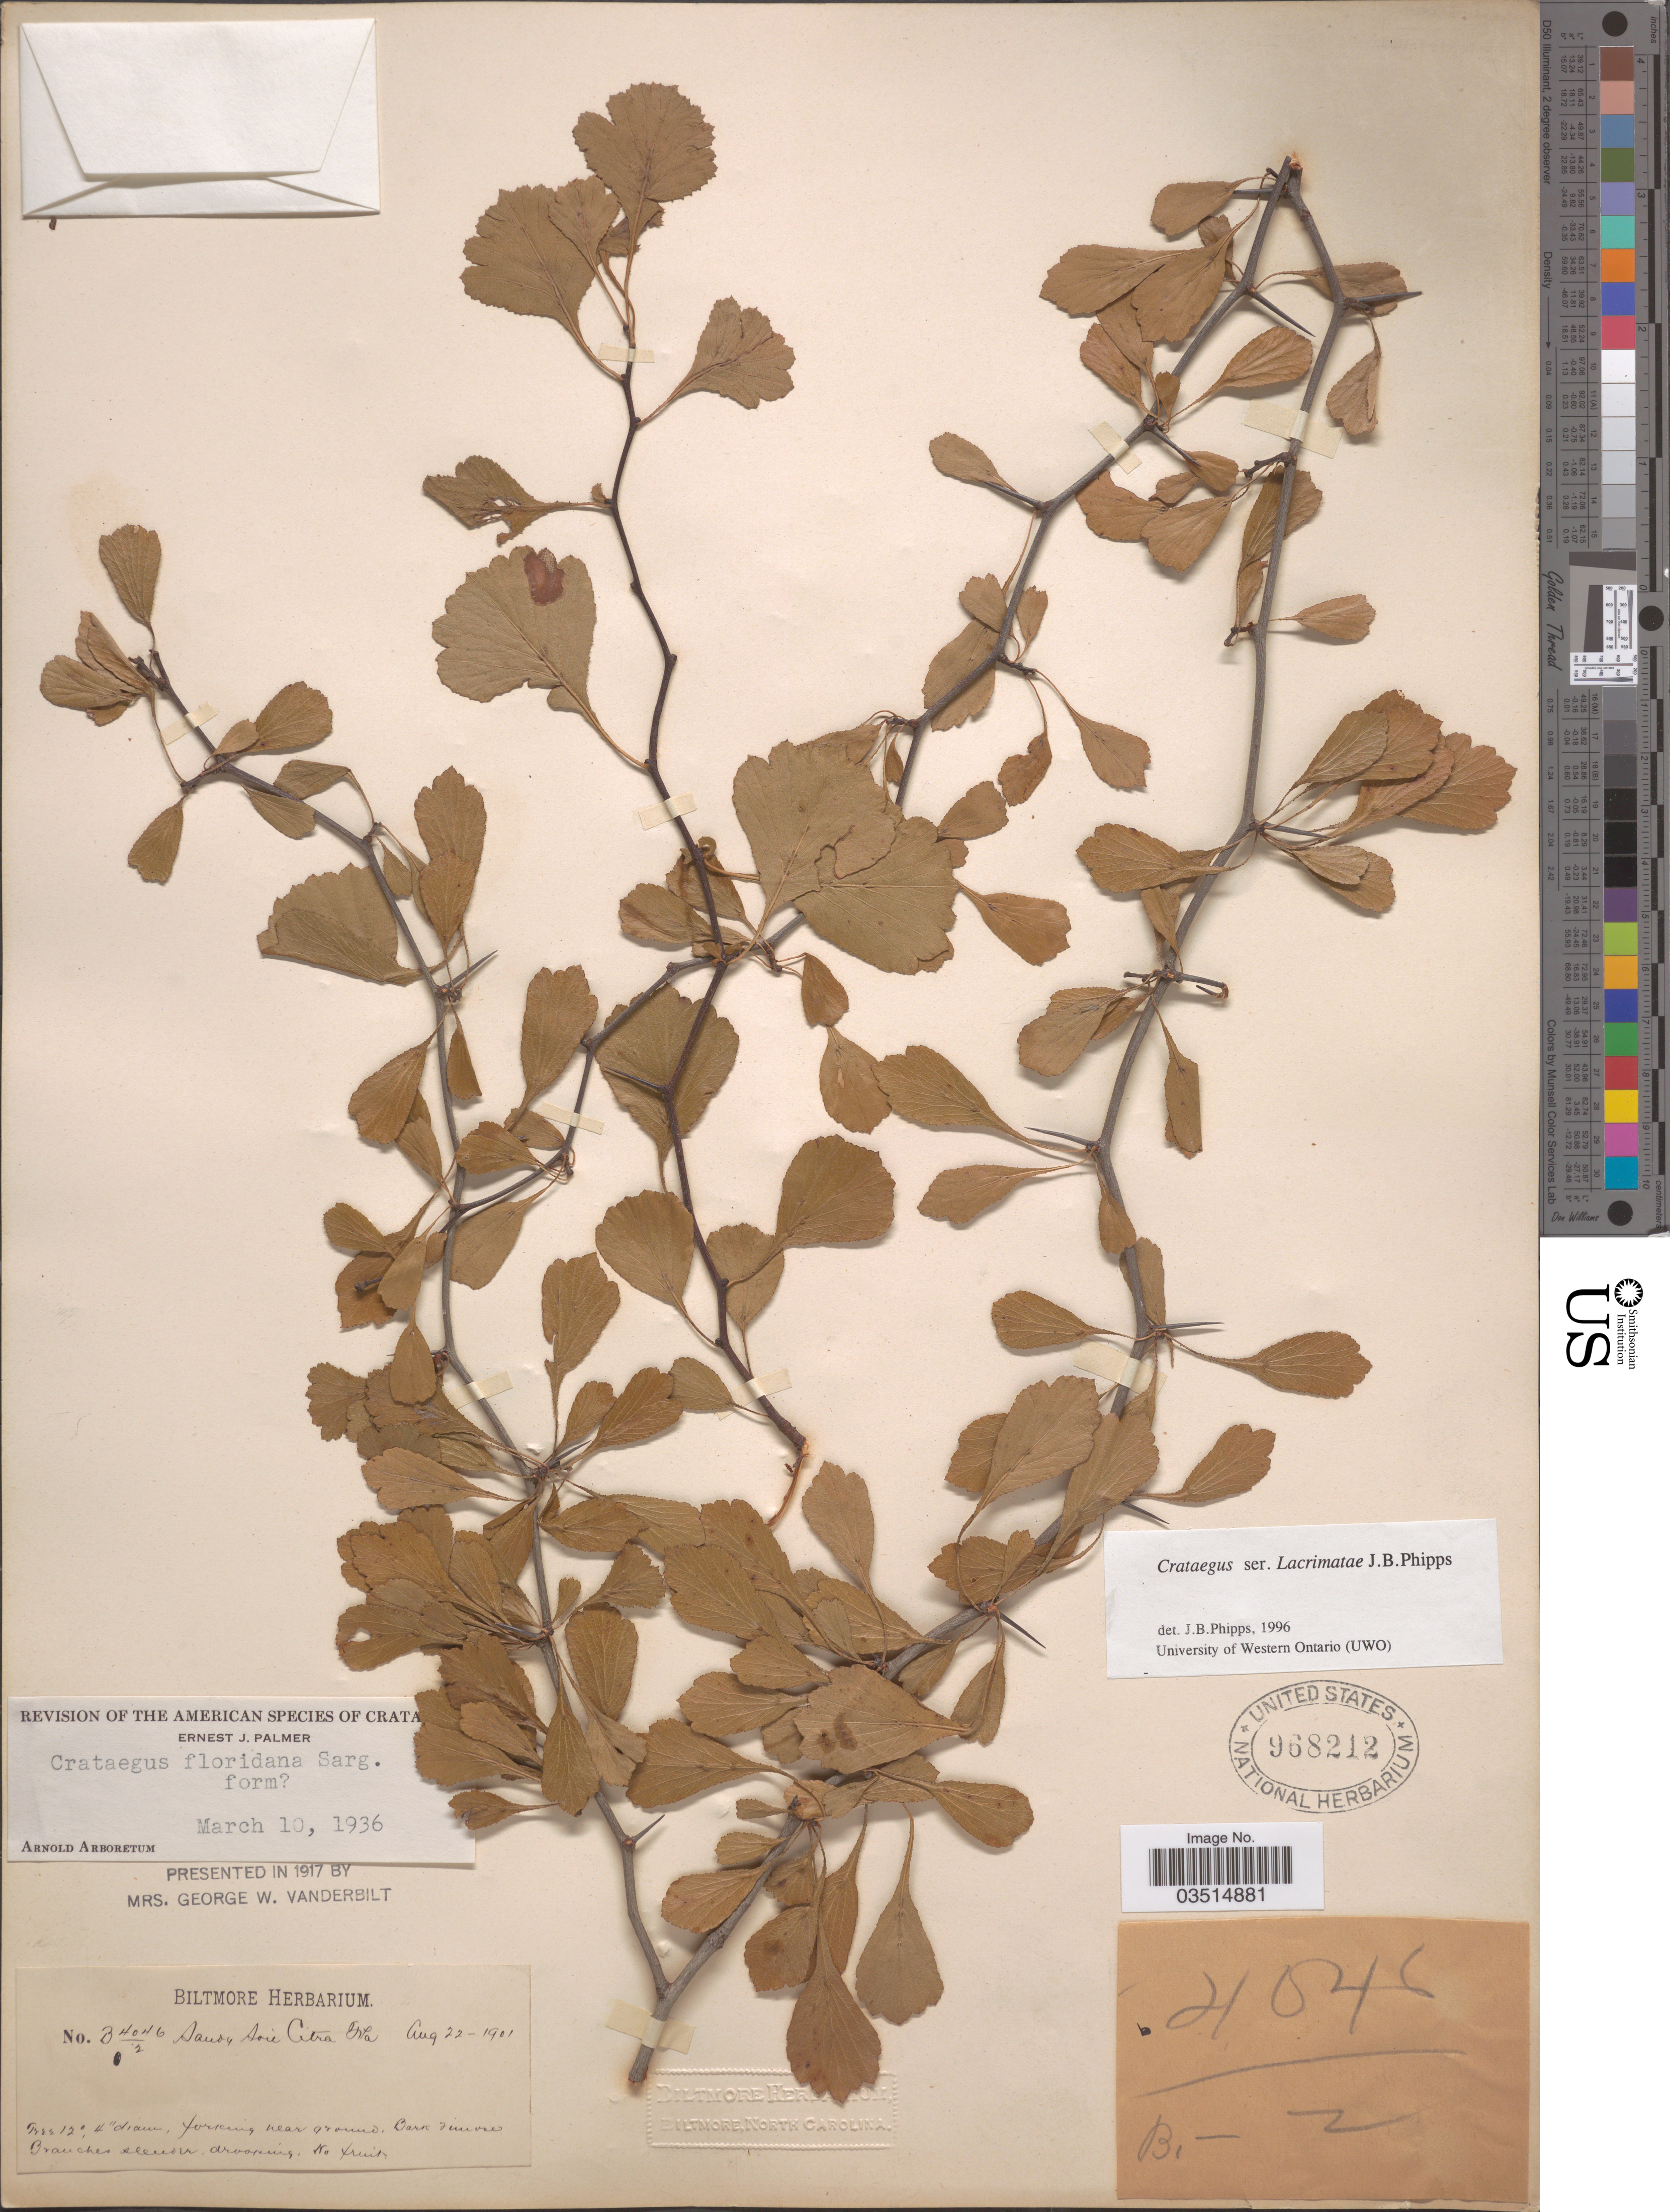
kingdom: Plantae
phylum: Tracheophyta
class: Magnoliopsida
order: Rosales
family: Rosaceae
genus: Crataegus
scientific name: Crataegus floridana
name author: Sarg.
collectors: ex herb. Biltmore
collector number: B4046/2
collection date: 1901-08-22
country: United States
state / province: Florida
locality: Sandy Soil Citra.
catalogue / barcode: US 968212